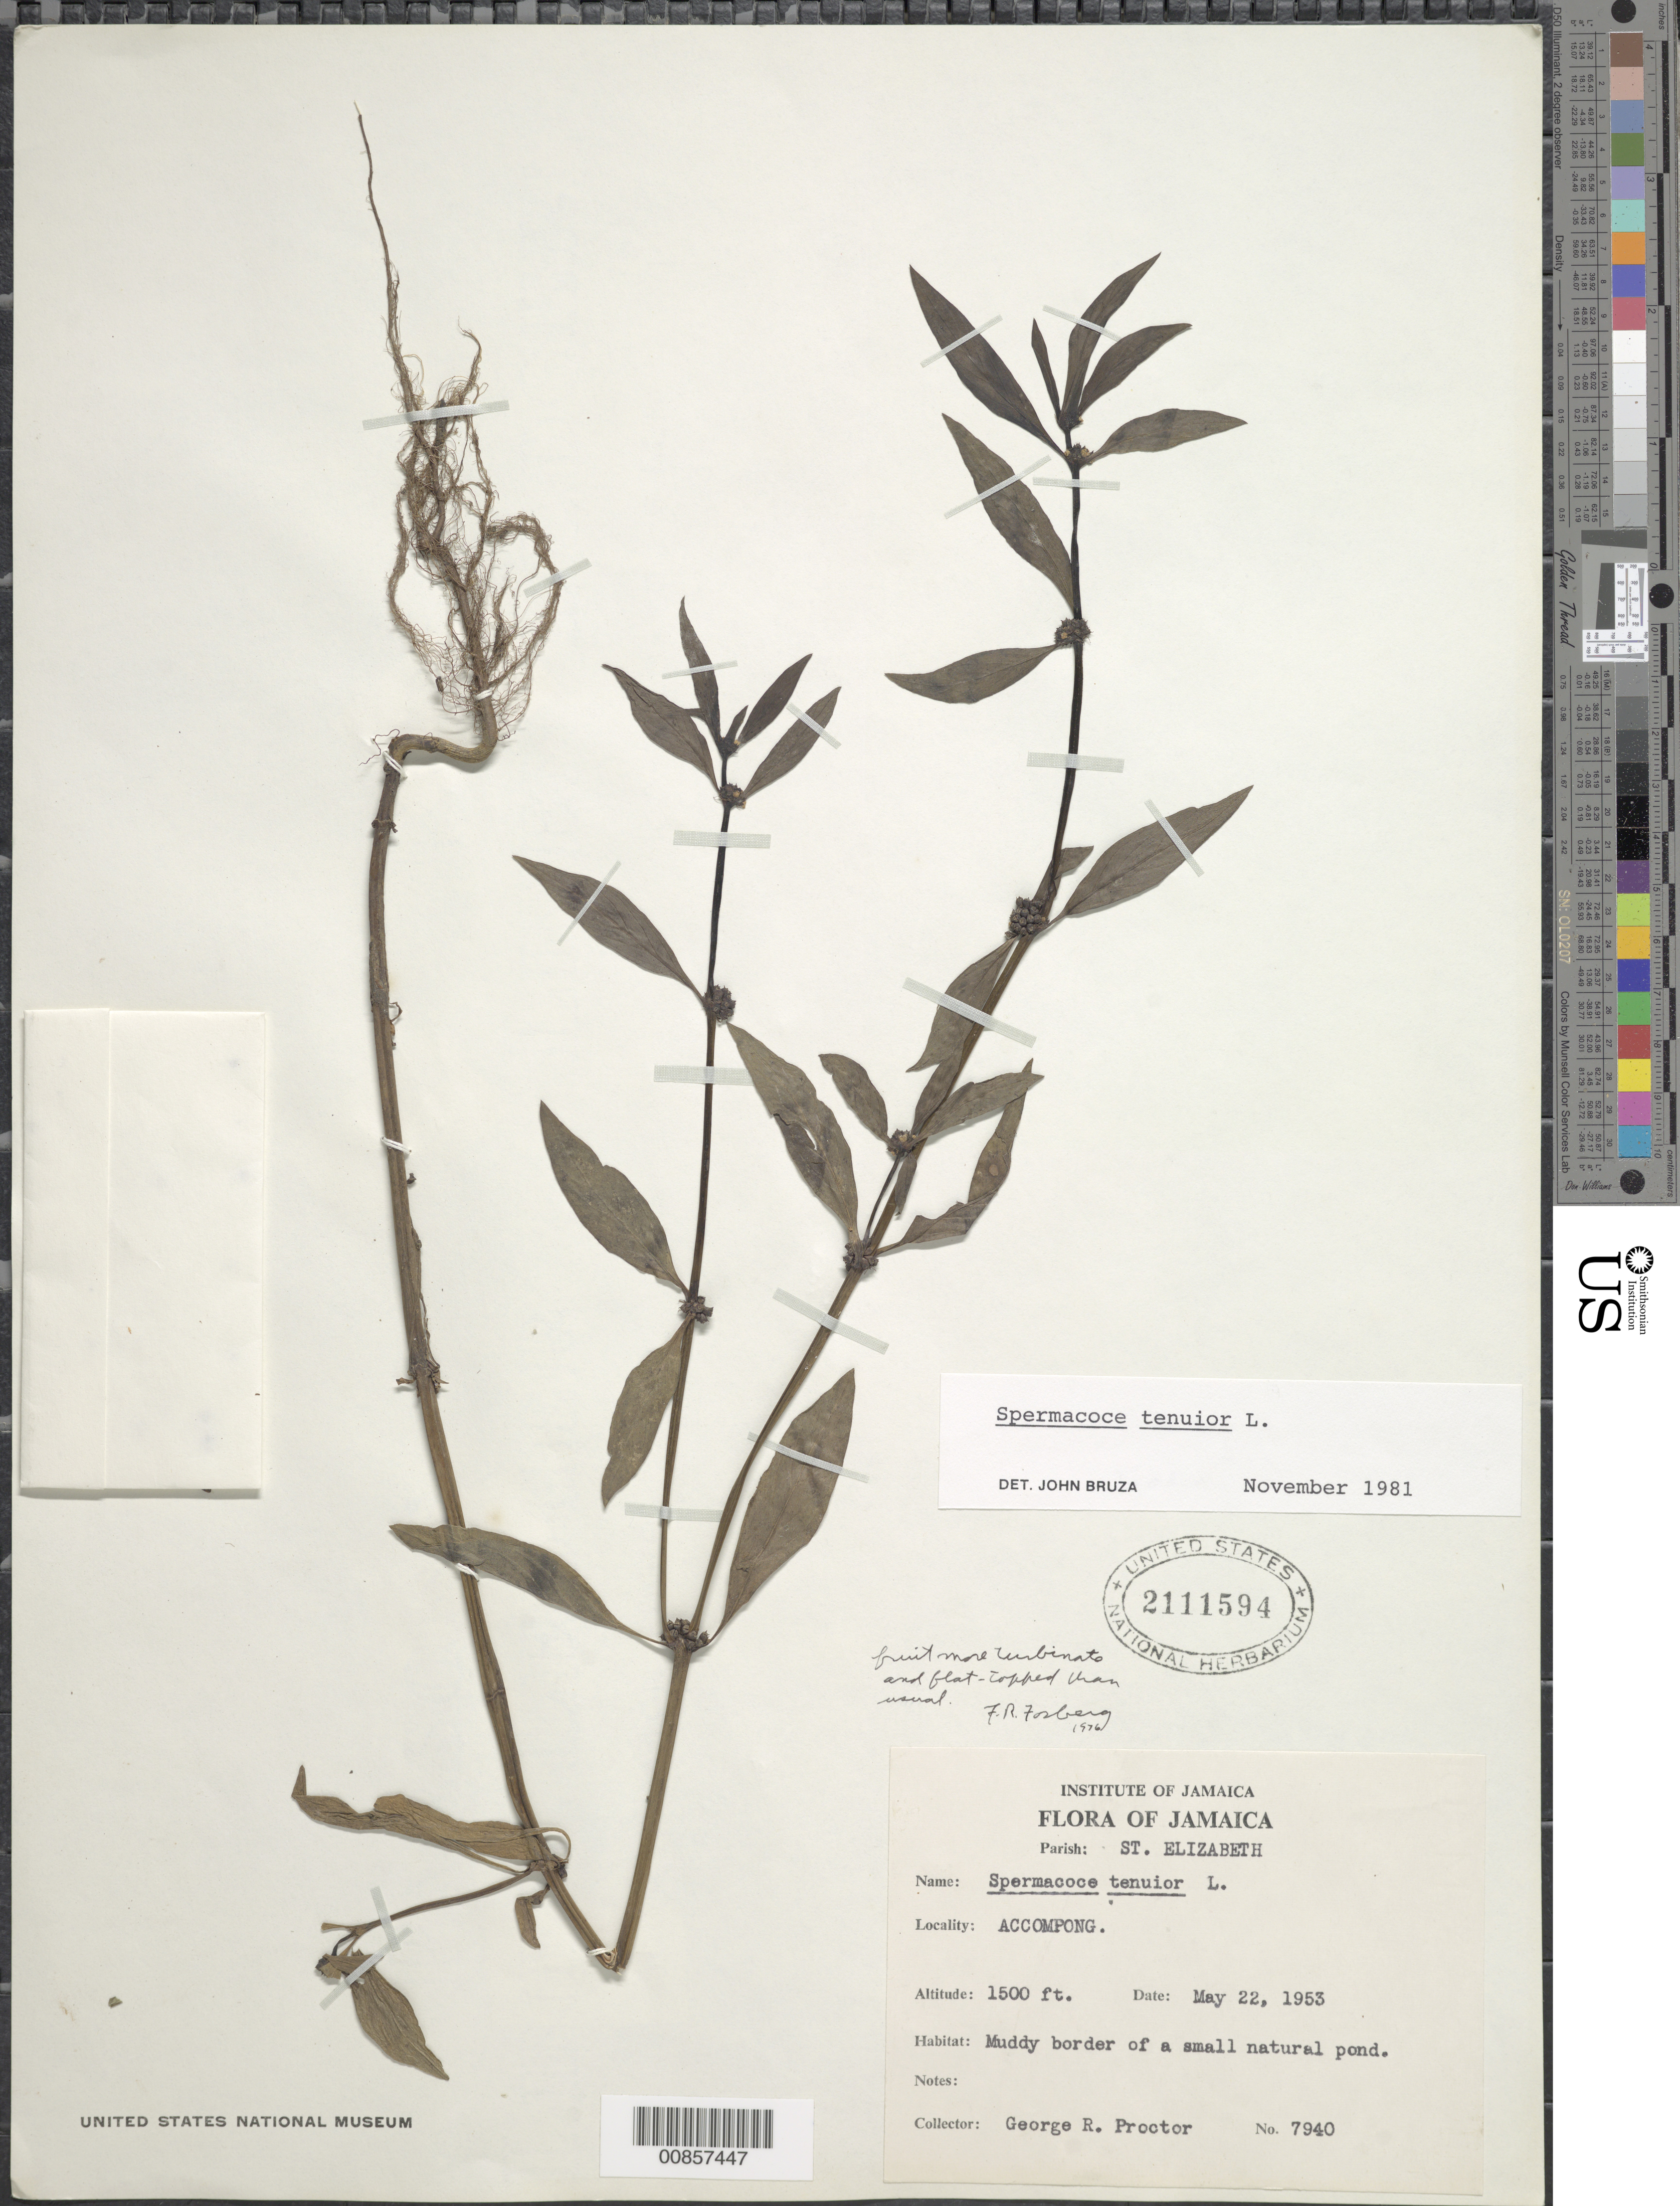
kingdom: Plantae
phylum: Tracheophyta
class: Magnoliopsida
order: Gentianales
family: Rubiaceae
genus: Spermacoce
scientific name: Spermacoce tenuior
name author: L.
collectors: G. R. Proctor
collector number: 7940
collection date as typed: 22 May 1953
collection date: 1953-05-22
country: Jamaica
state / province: Saint Elizabeth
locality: Accompong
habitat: Muddy border of a small natural pond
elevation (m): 457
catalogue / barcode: US 2111594